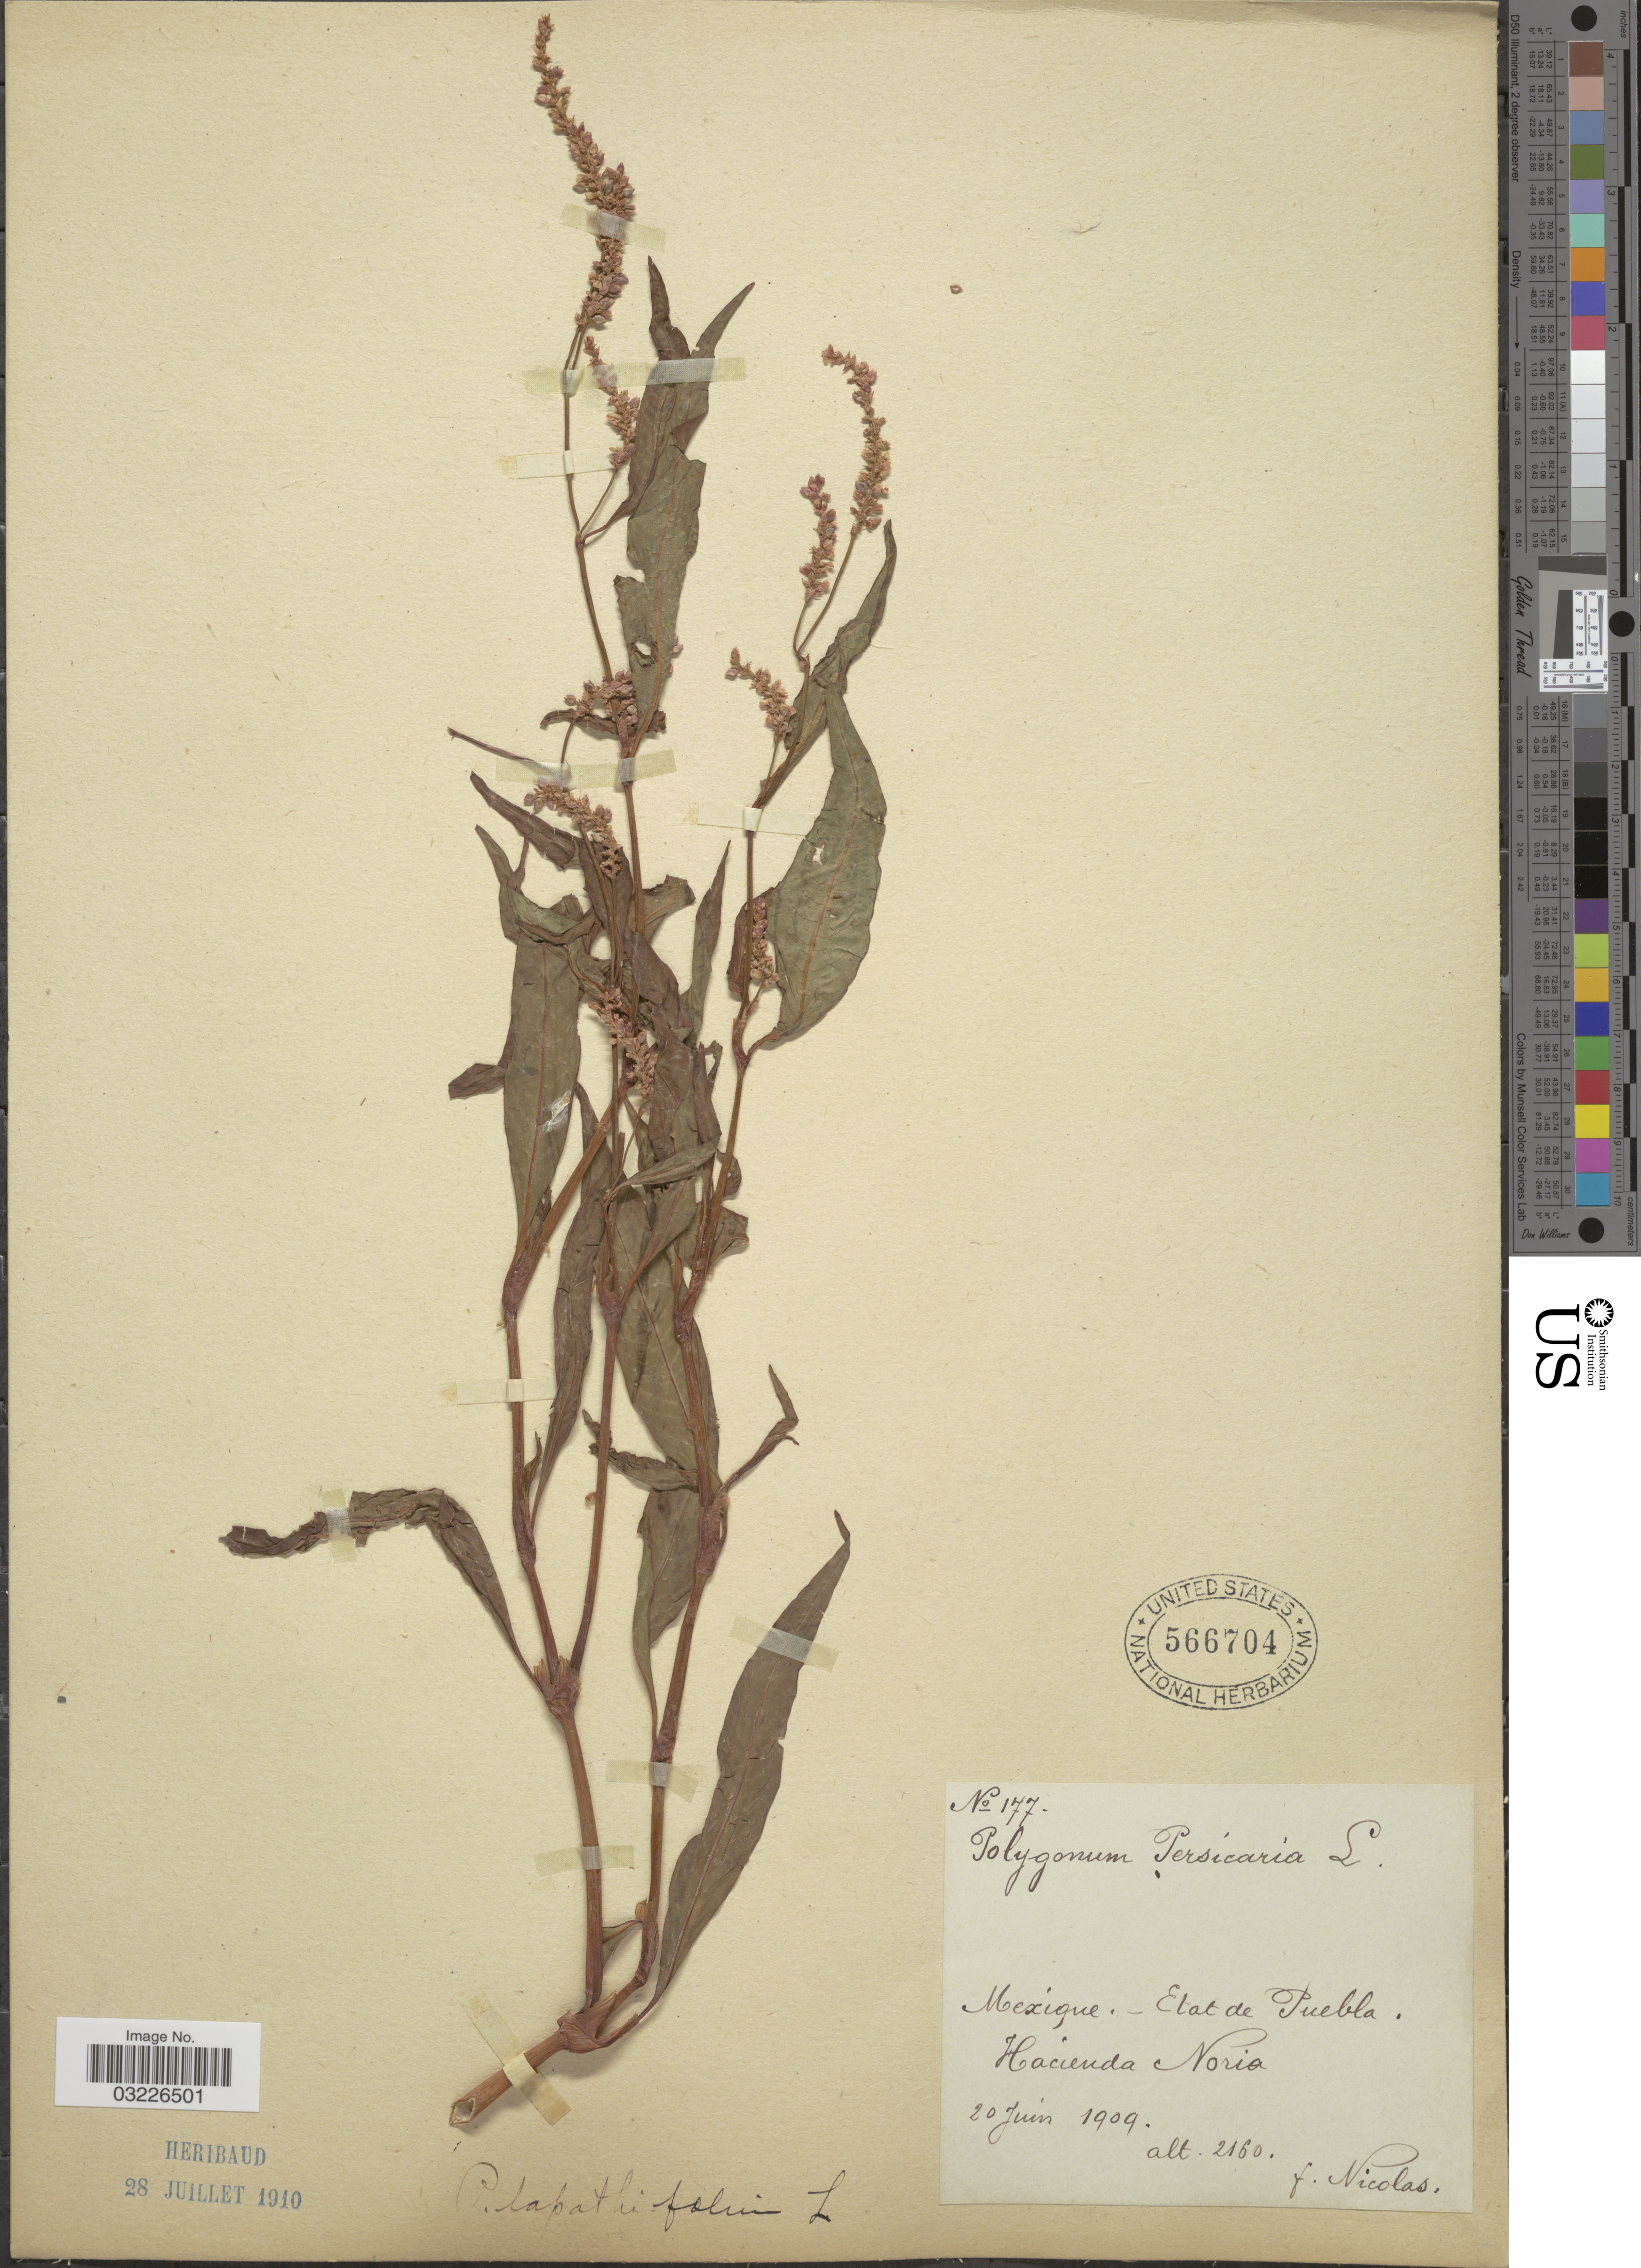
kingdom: Plantae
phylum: Tracheophyta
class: Magnoliopsida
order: Caryophyllales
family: Polygonaceae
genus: Polygonum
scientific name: Polygonum lapathifolium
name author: L.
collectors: F. Nicolas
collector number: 177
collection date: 1909-06-20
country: Mexico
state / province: Puebla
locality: Hacienda Noria.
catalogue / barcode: US 566704